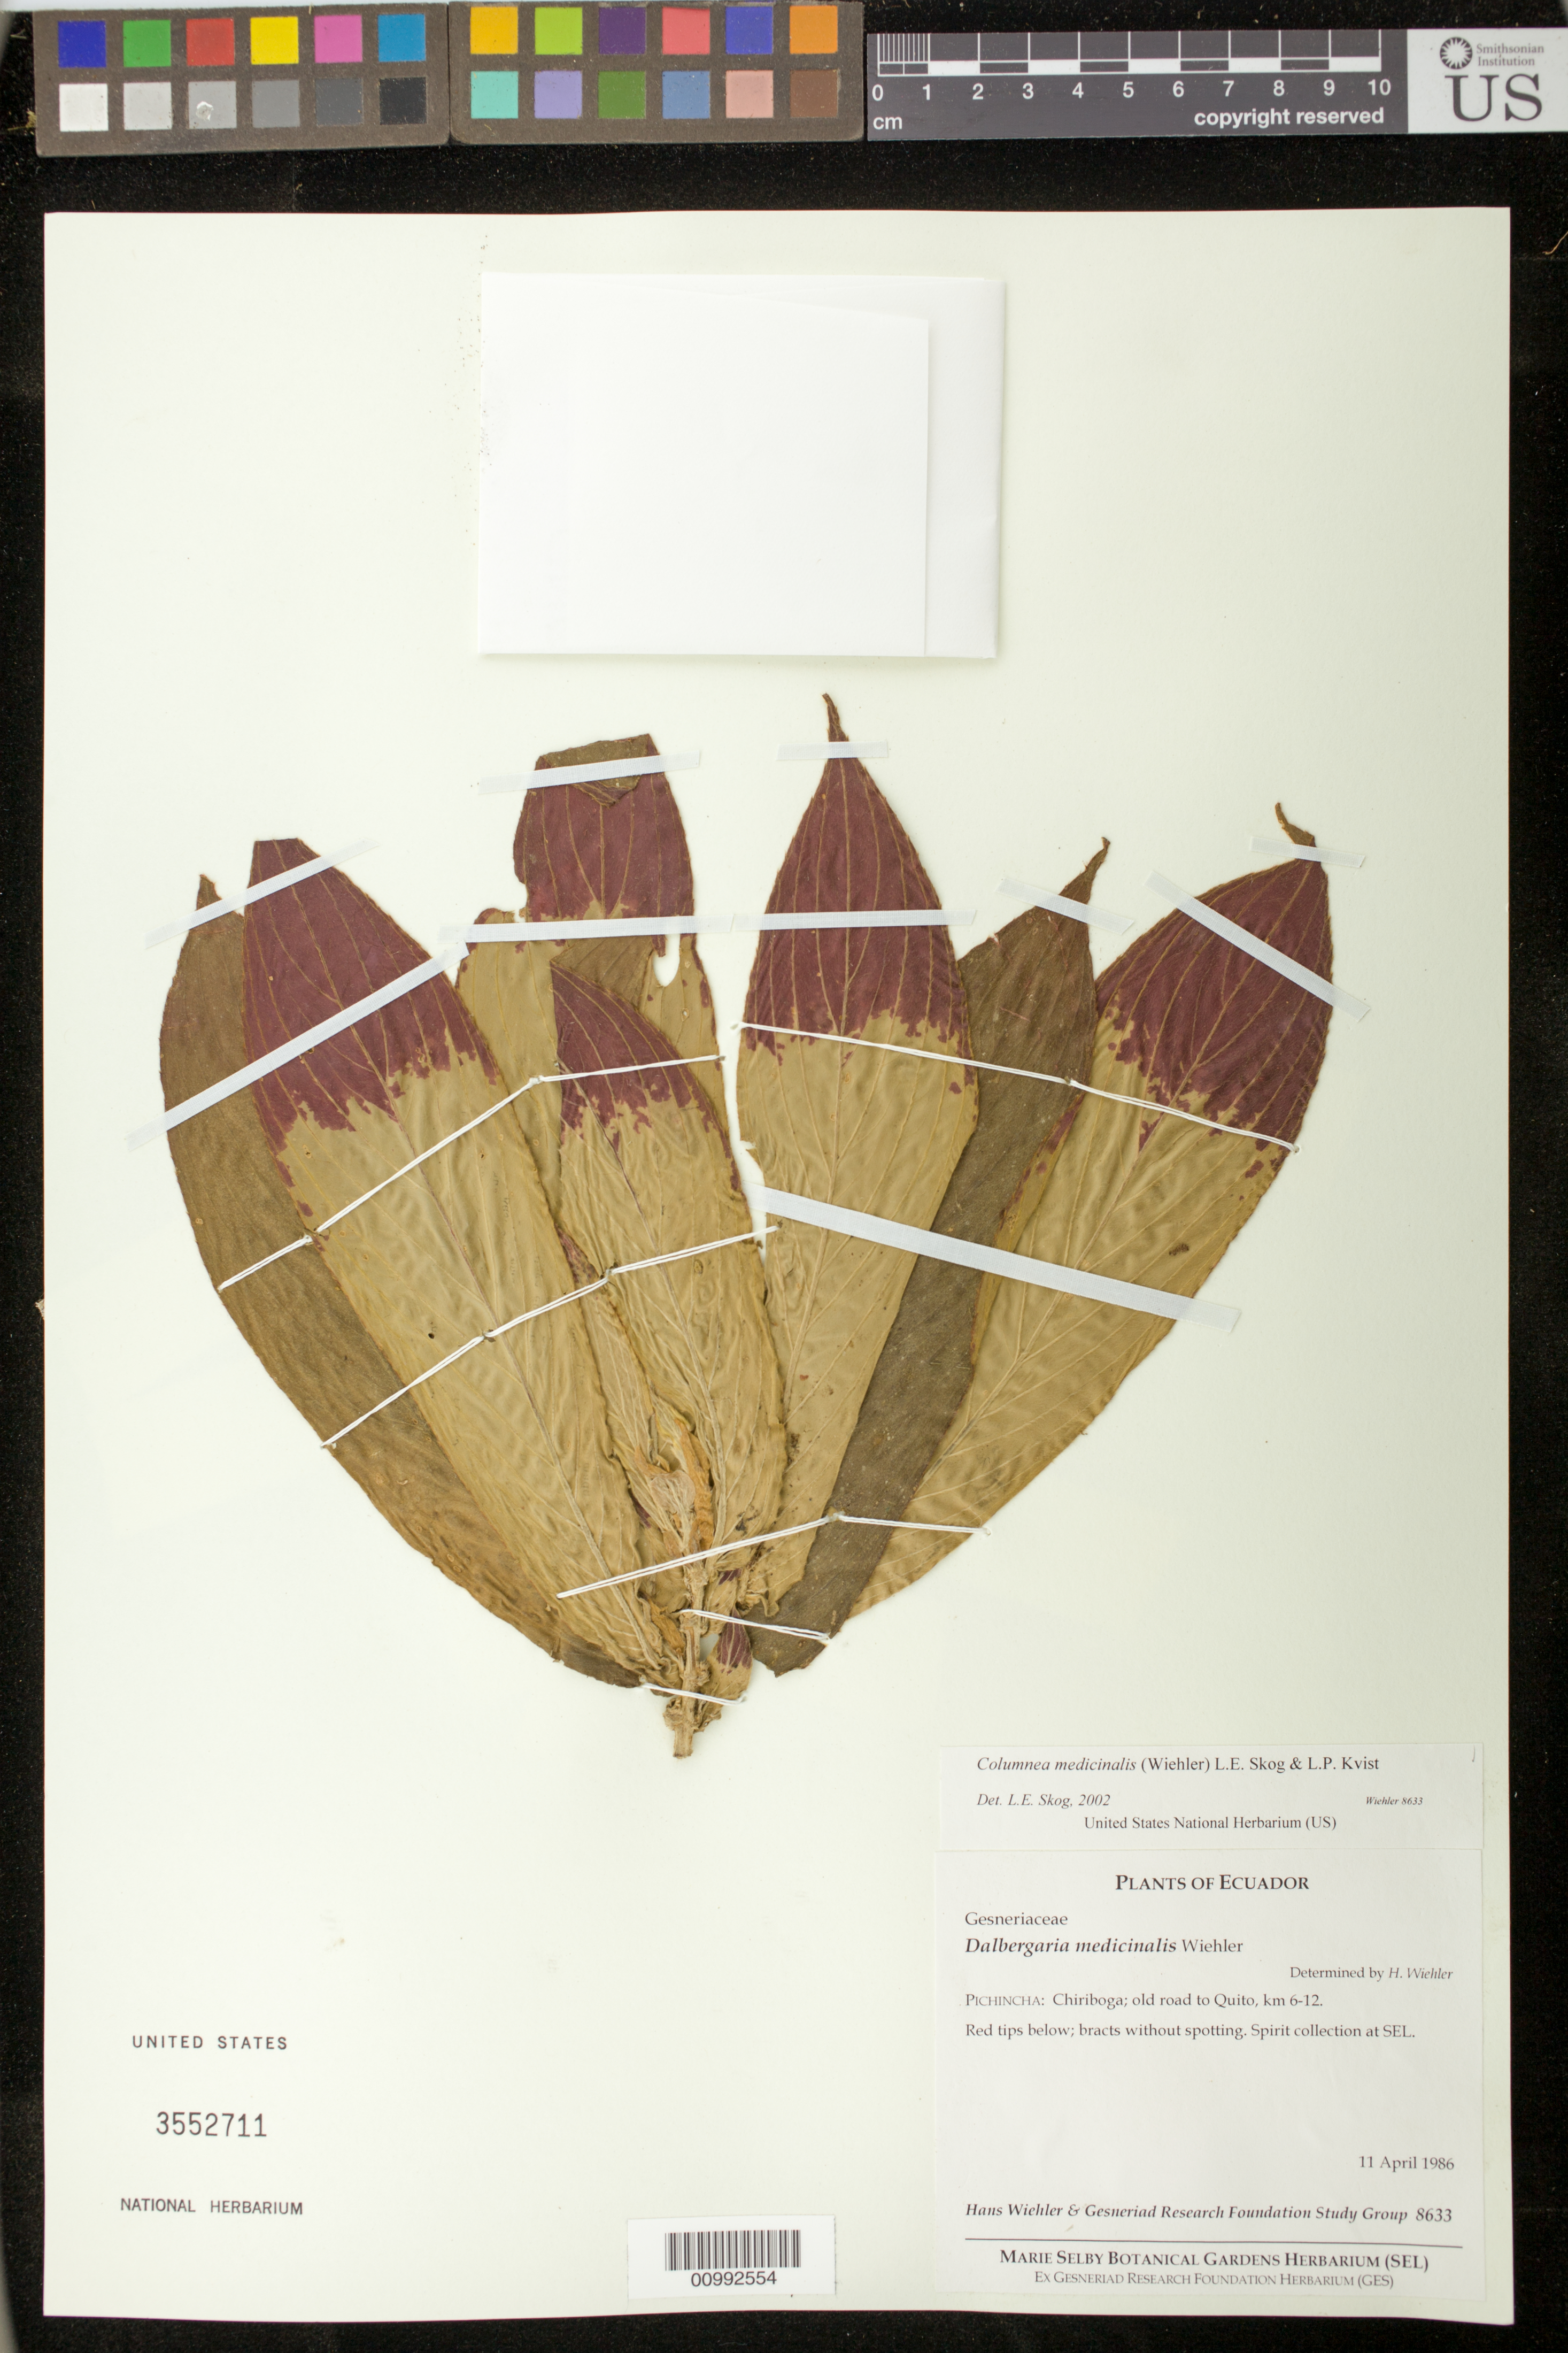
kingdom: Plantae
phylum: Tracheophyta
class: Magnoliopsida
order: Lamiales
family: Gesneriaceae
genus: Columnea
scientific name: Columnea medicinalis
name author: (Wiehler) L.E. Skog & L.P. Kvist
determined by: Skog, Laurence E.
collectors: H. J. Wiehler & GRF Study Group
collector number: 8633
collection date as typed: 11 Apr 1986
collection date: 1986-04-11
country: Ecuador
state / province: Pichincha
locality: Pichincha: Chiriboga; old road to Quito, km 6-12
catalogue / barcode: US 3552711